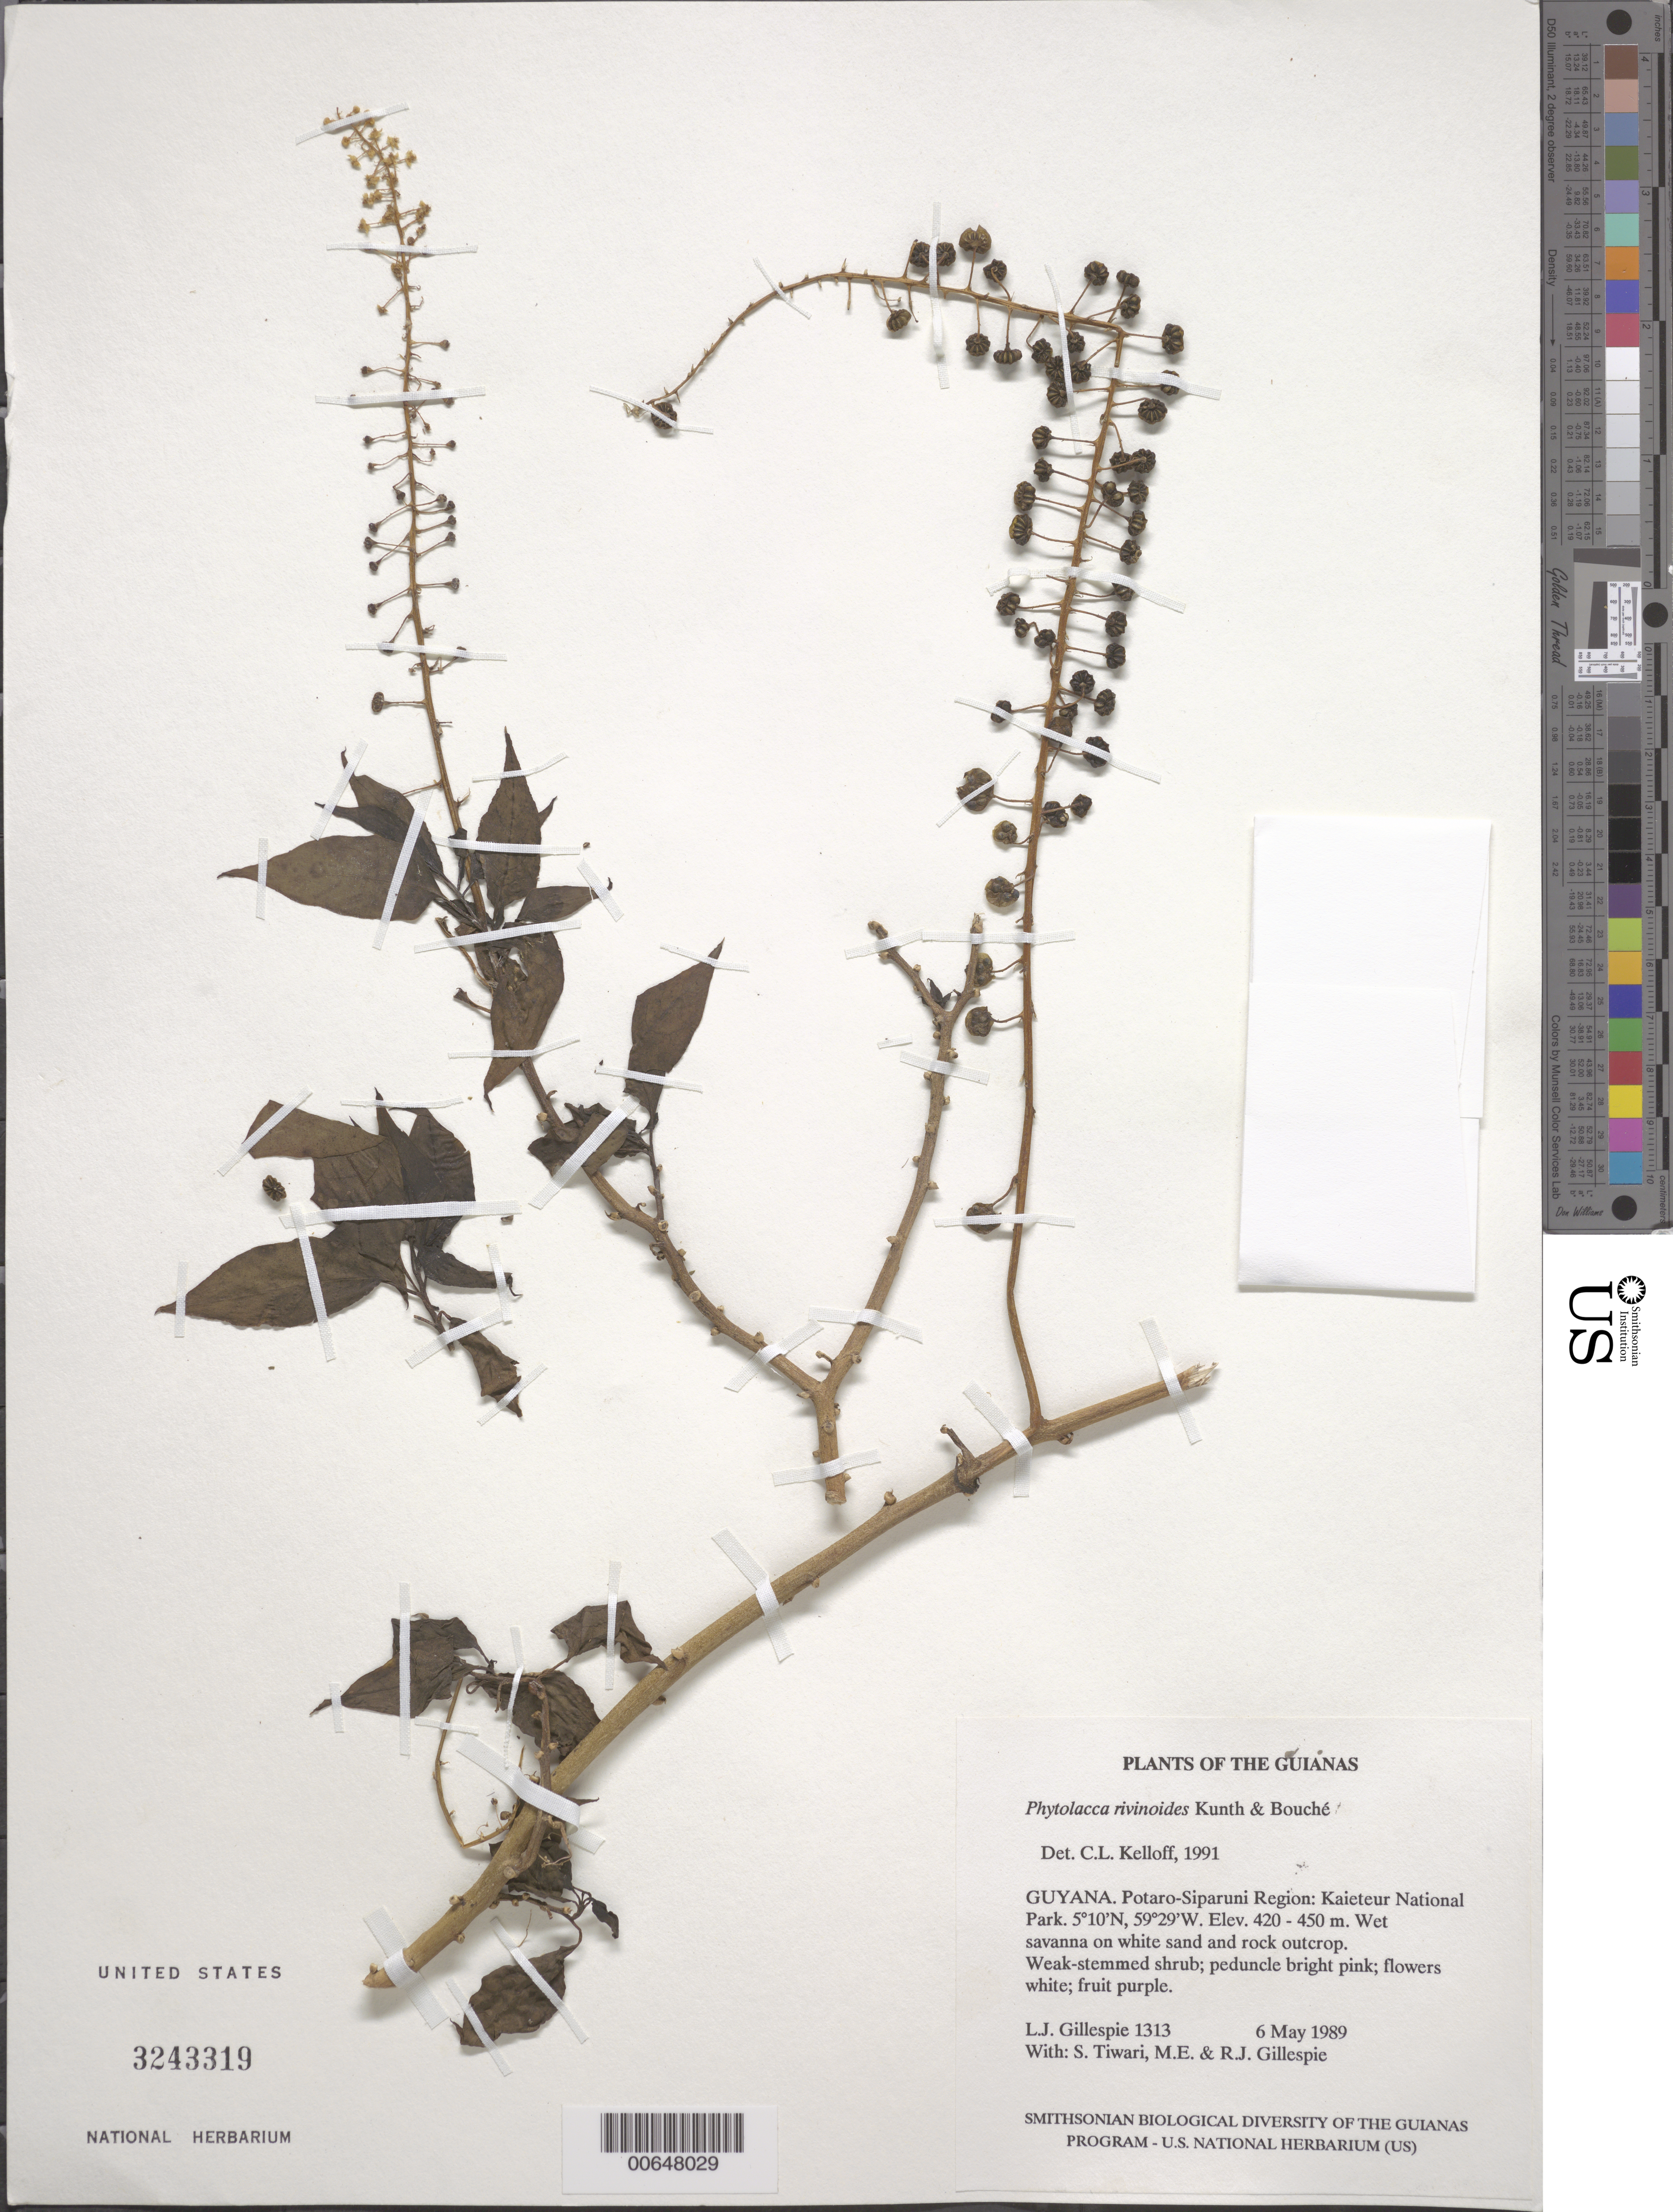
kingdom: Plantae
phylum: Tracheophyta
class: Magnoliopsida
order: Caryophyllales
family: Phytolaccaceae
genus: Phytolacca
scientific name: Phytolacca rivinoides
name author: Kunth & C.D. Bouché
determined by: DeFilipps, R. A.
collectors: L. J. Gillespie, S. Tiwari, M. Gillespie & R. Gillespie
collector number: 1313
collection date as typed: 6 May 1989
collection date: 1989-05-06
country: Guyana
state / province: Potaro-Siparuni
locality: Kaieteur National Park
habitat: Wet savanna on white sand and rock outcrop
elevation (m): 420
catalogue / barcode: US 3243319